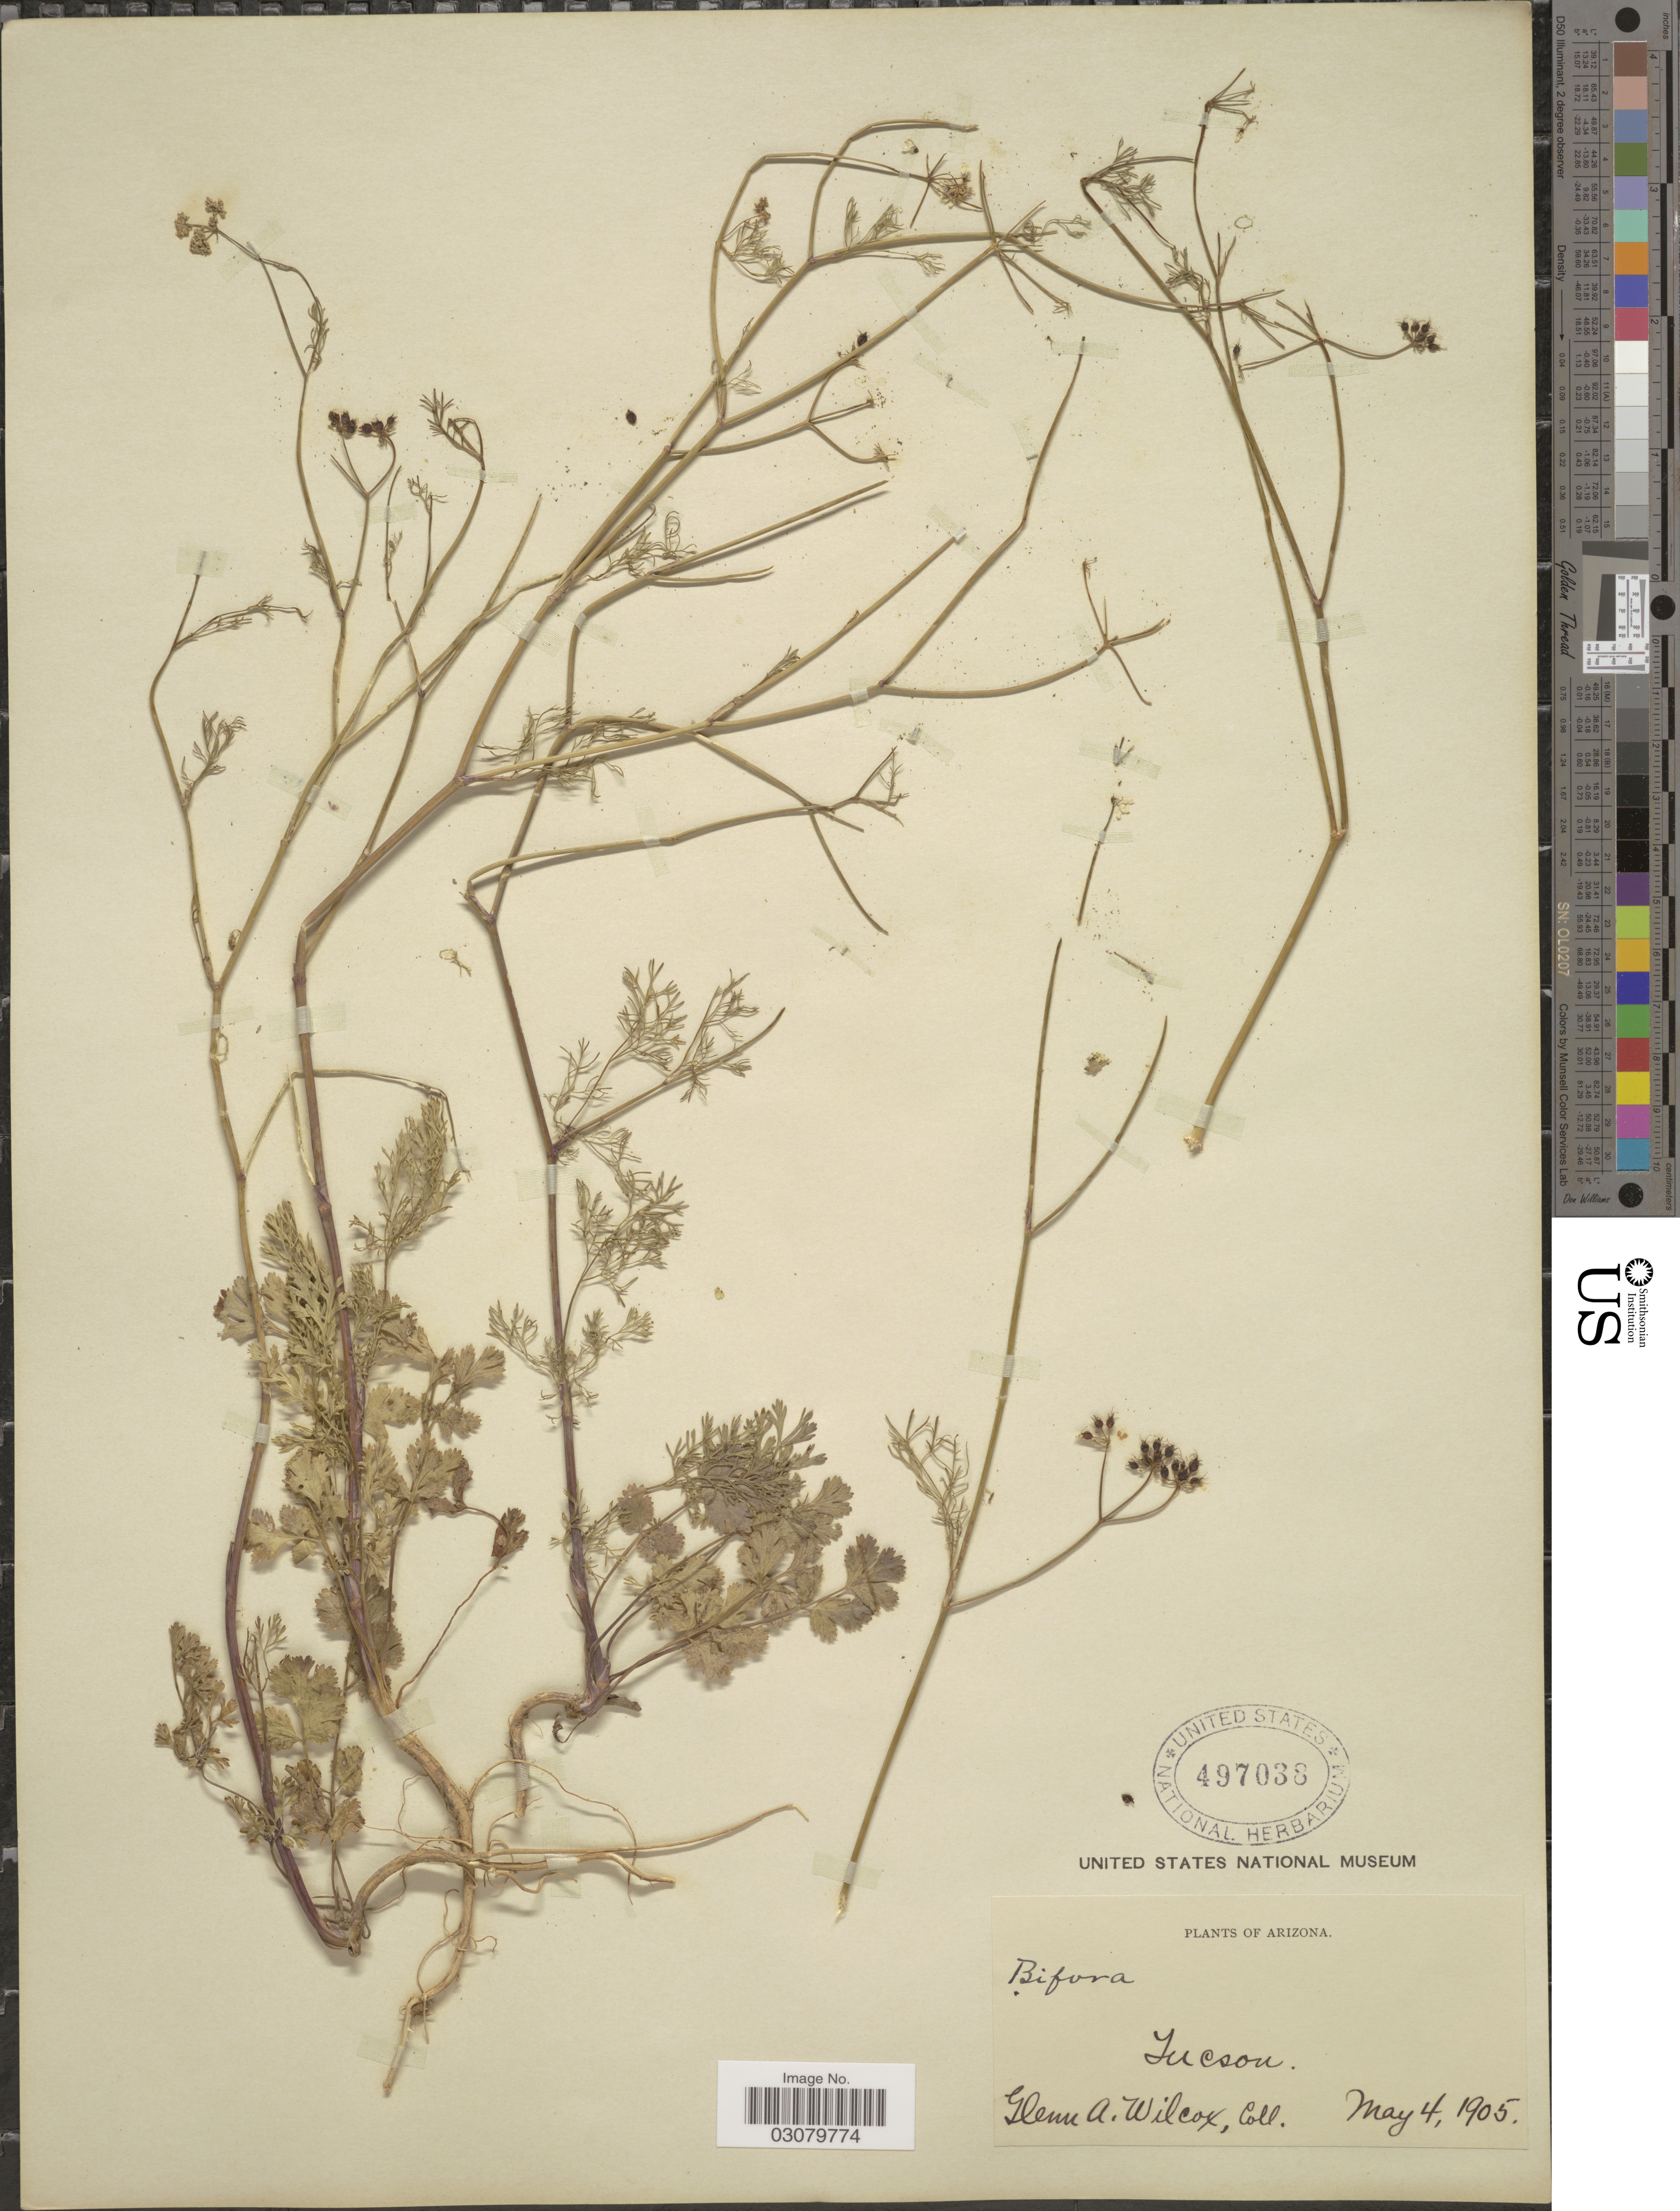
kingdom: Plantae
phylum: Tracheophyta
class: Magnoliopsida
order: Apiales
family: Apiaceae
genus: Coriandrum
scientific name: Coriandrum sativum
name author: L.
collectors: Mrs. G. Wilcox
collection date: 1905-05-04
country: United States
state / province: Arizona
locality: Tucson.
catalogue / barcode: US 497038